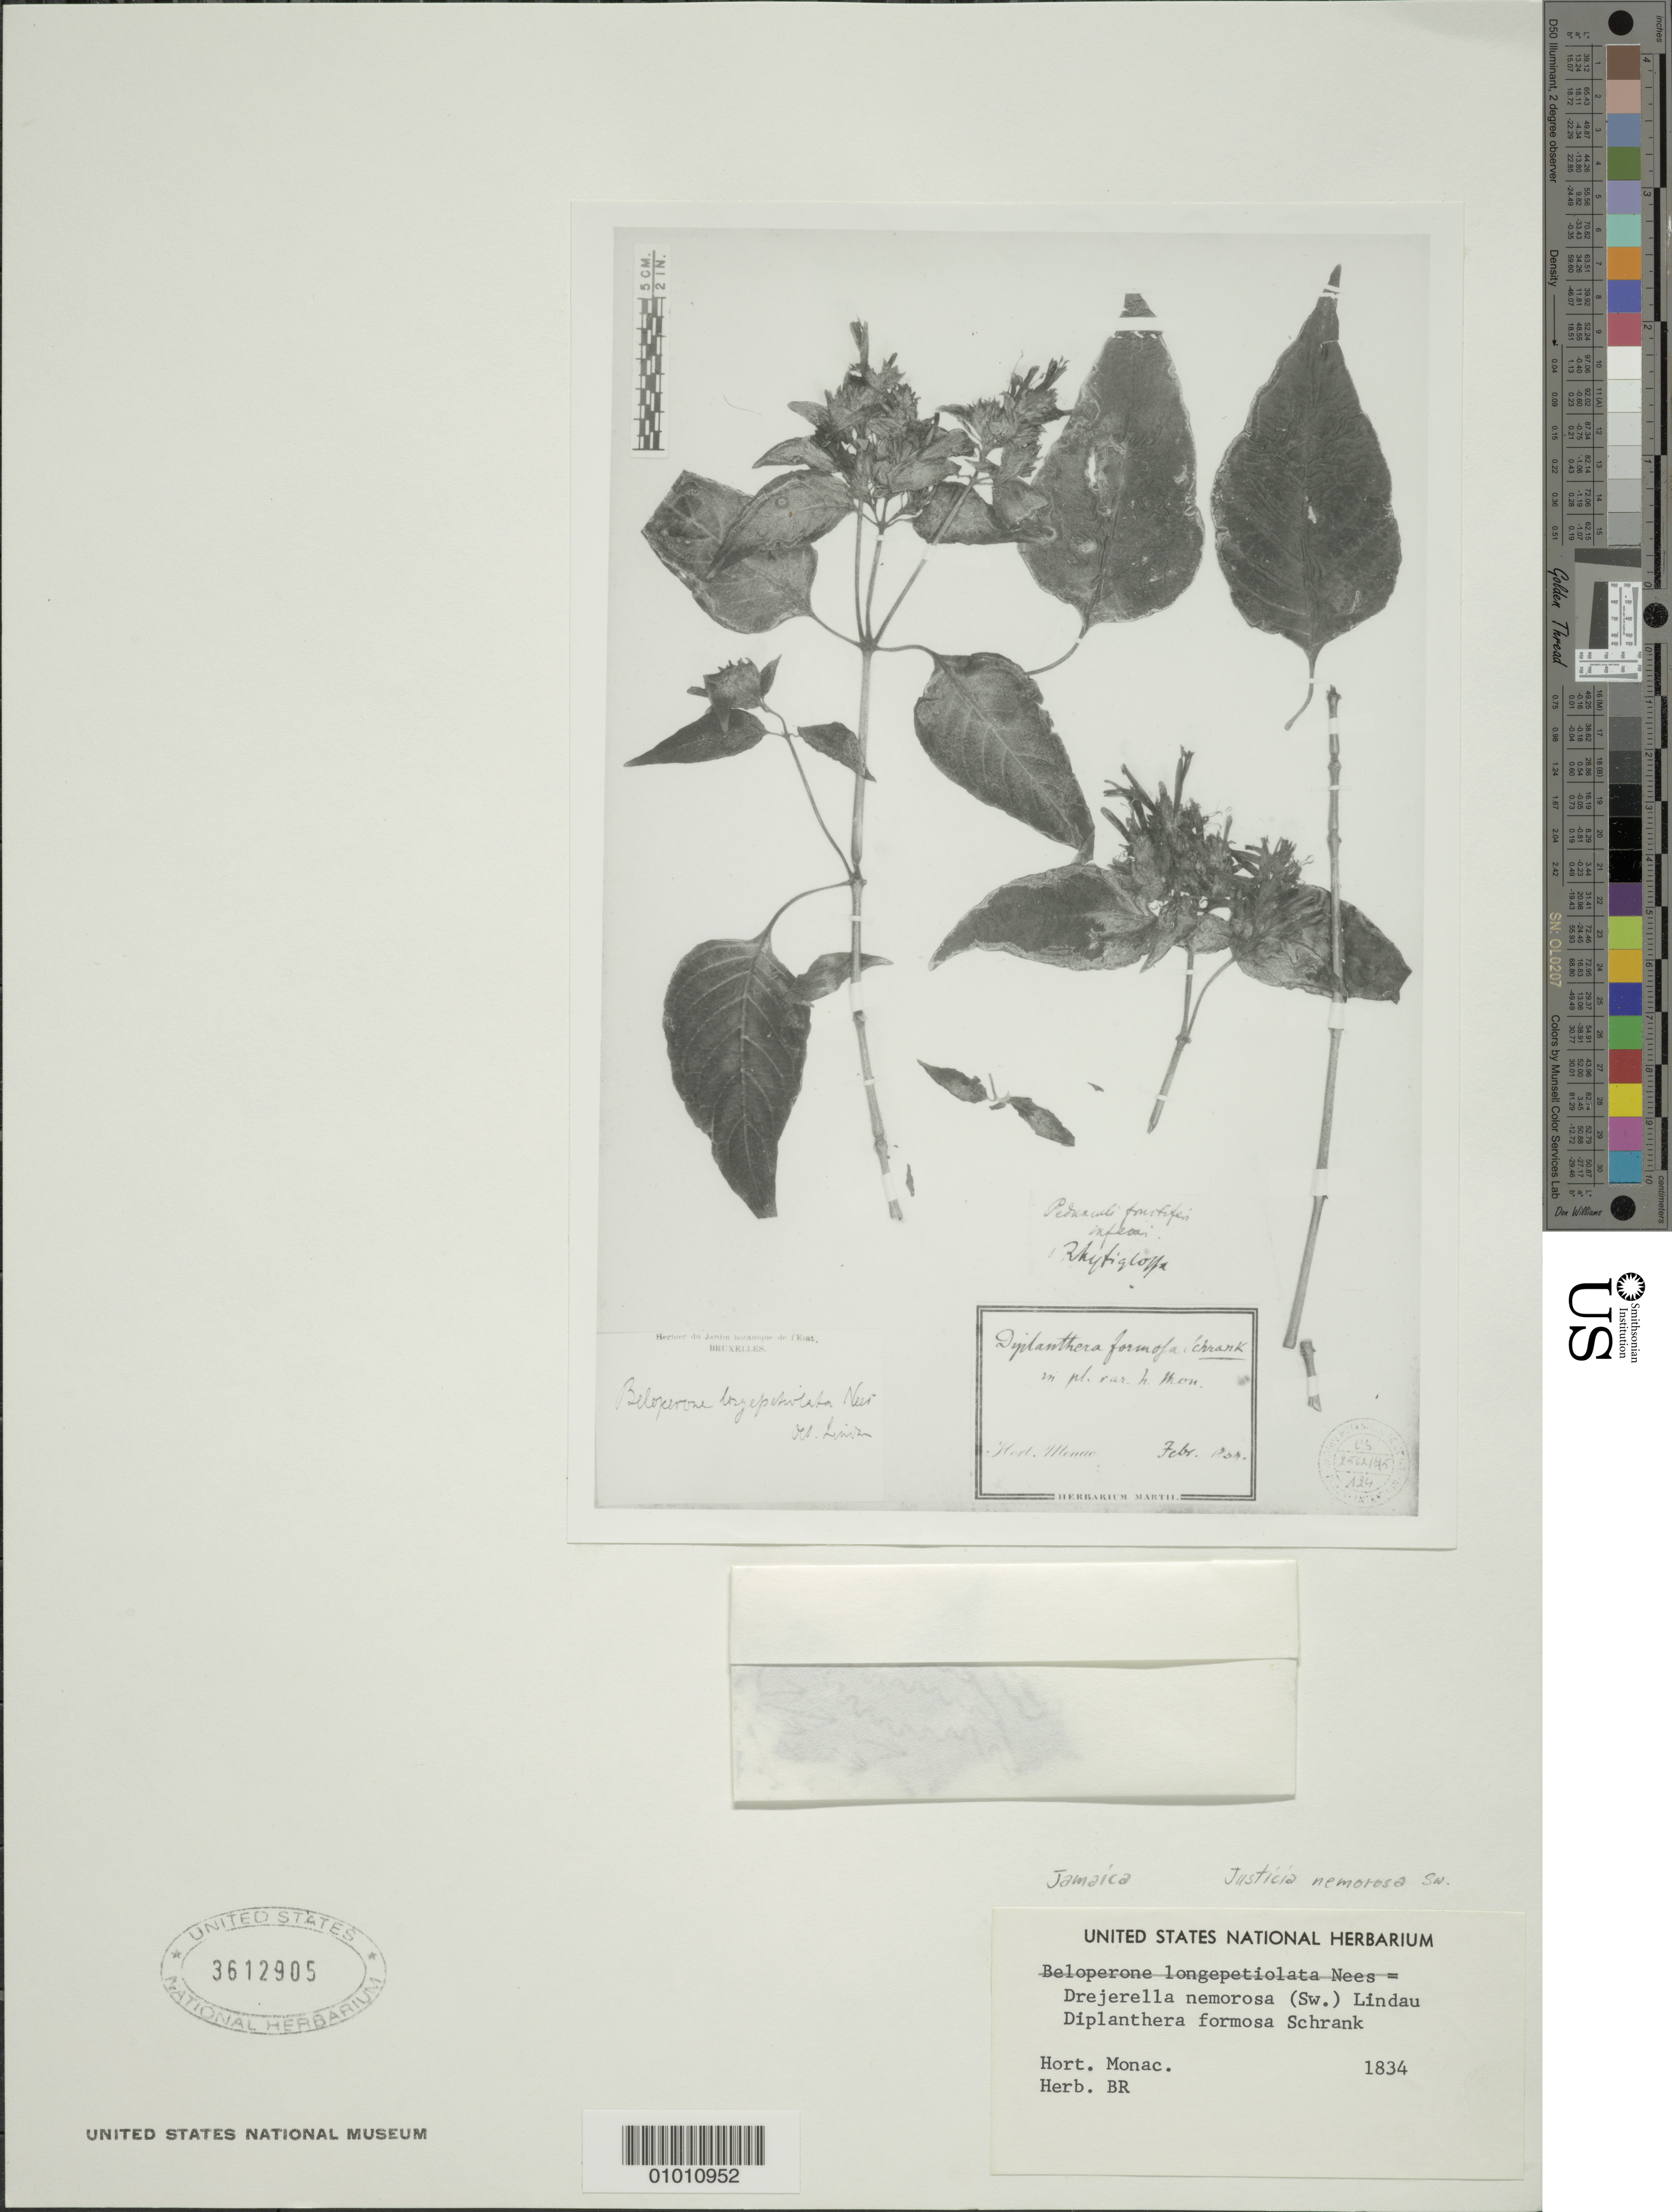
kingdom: Plantae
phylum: Tracheophyta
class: Magnoliopsida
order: Lamiales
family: Acanthaceae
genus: Justicia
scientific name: Justicia nemorosa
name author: Sw.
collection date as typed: Feb 1834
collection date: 1834-02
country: Jamaica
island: Jamaica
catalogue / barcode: US 3612905